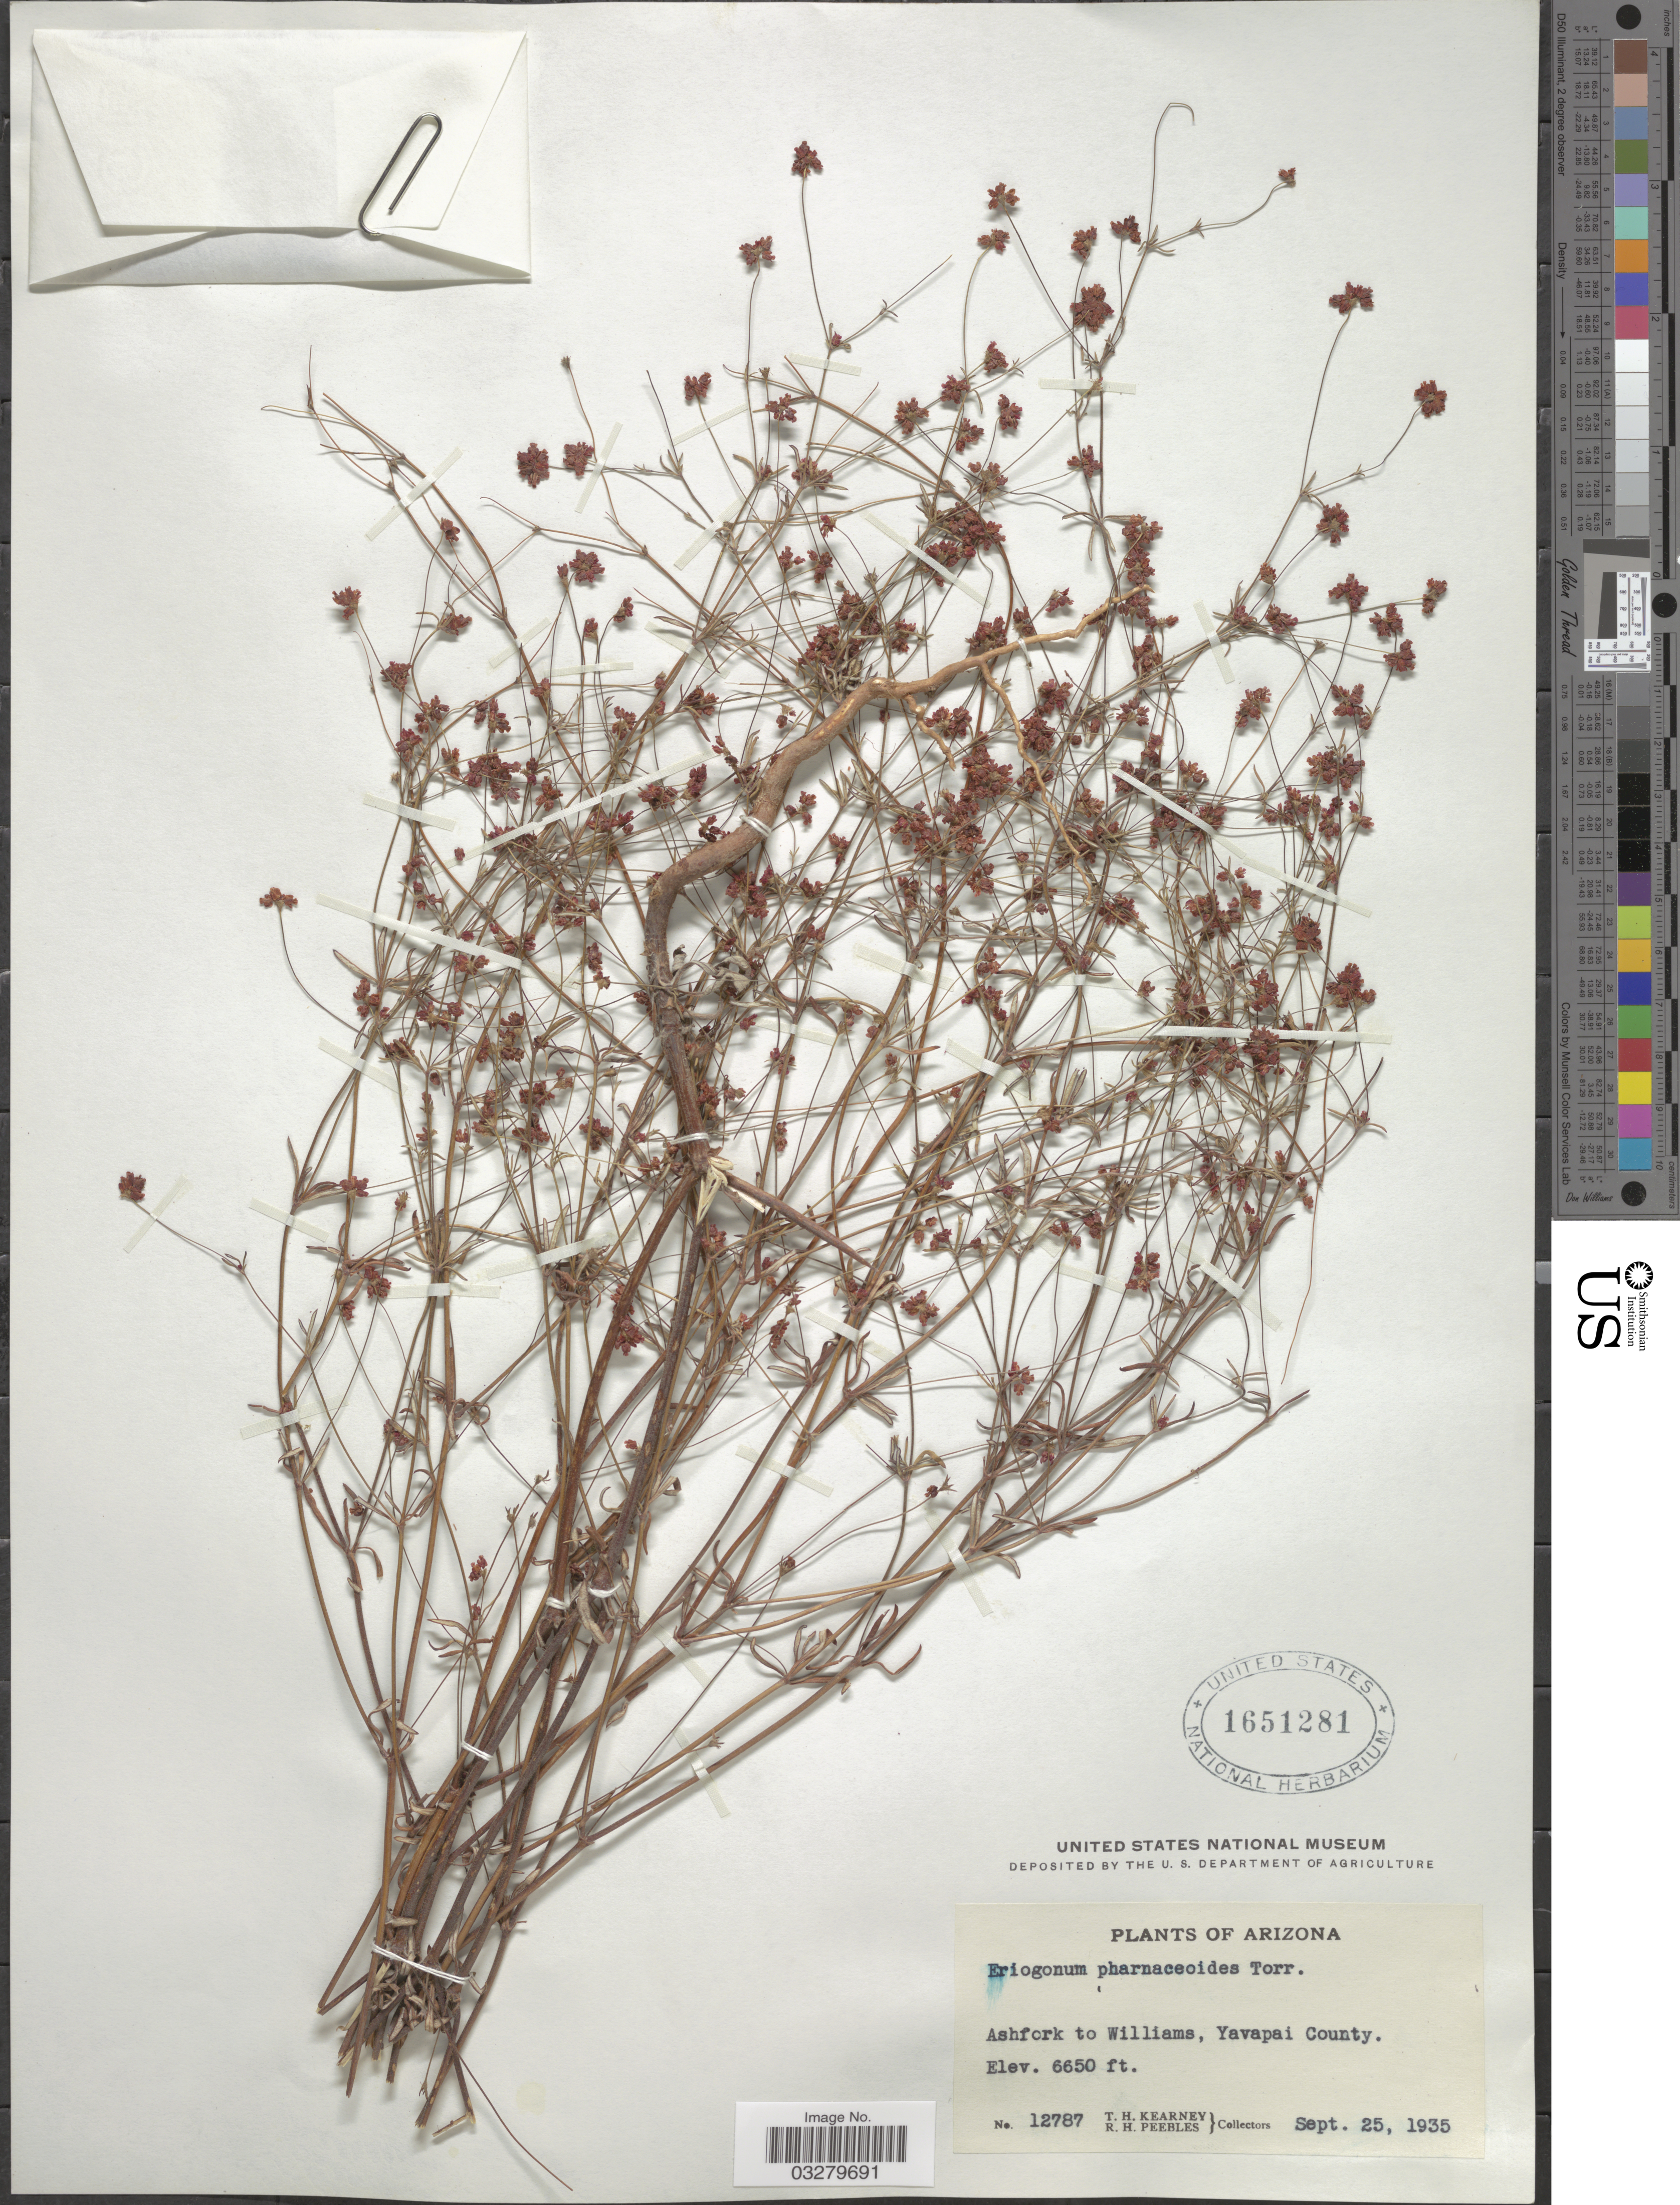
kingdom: Plantae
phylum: Tracheophyta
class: Magnoliopsida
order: Caryophyllales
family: Polygonaceae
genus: Eriogonum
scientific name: Eriogonum pharnaceoides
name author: Torr.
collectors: T. H. Kearney & R. H. Peebles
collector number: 12787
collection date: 1935-09-25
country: United States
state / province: Arizona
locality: Ashfork to Williams, Yavapai County.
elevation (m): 2027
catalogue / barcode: US 1651281